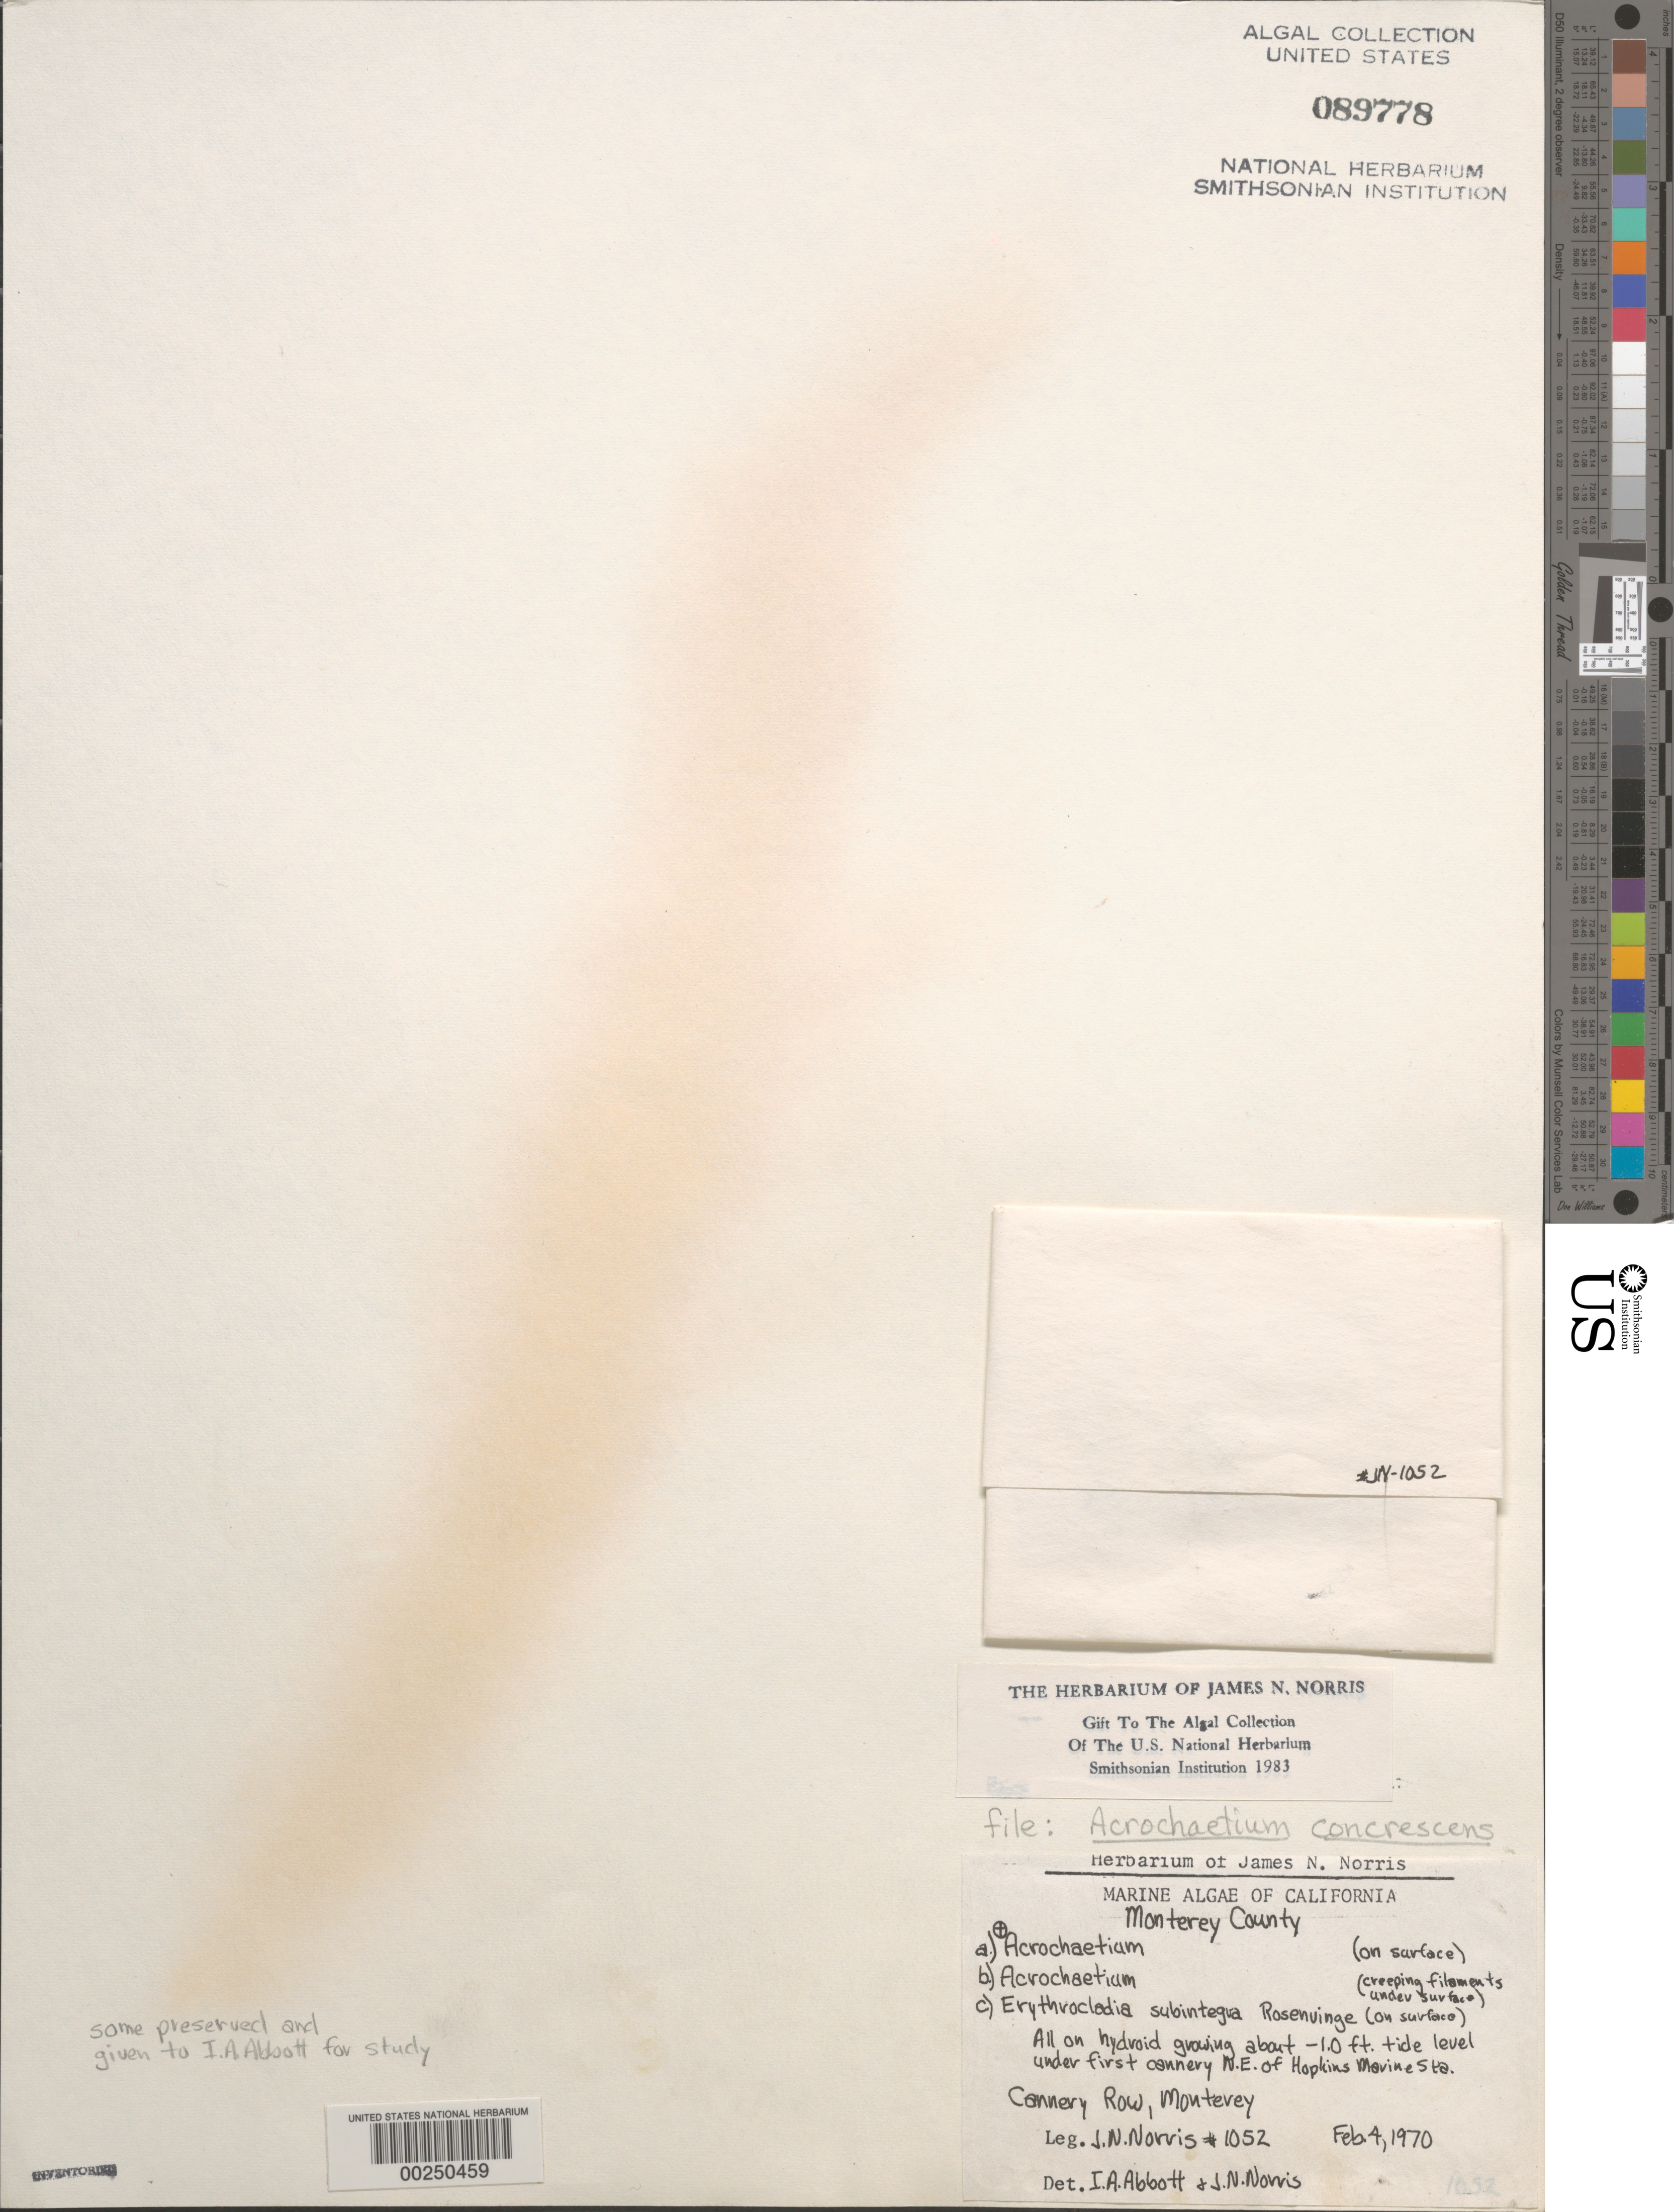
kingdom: Plantae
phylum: Rhodophyta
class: Florideophyceae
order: Acrochaetiales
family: Acrochaetiaceae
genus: Acrochaetium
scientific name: Acrochaetium concrescens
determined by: Abbott, I. A.; Norris, J. N.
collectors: J. N. Norris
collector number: JN-1052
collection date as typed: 04 Feb 1970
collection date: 1970-02-04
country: United States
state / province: California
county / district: Monterey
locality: Cannery Row, Monterey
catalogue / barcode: US 89778